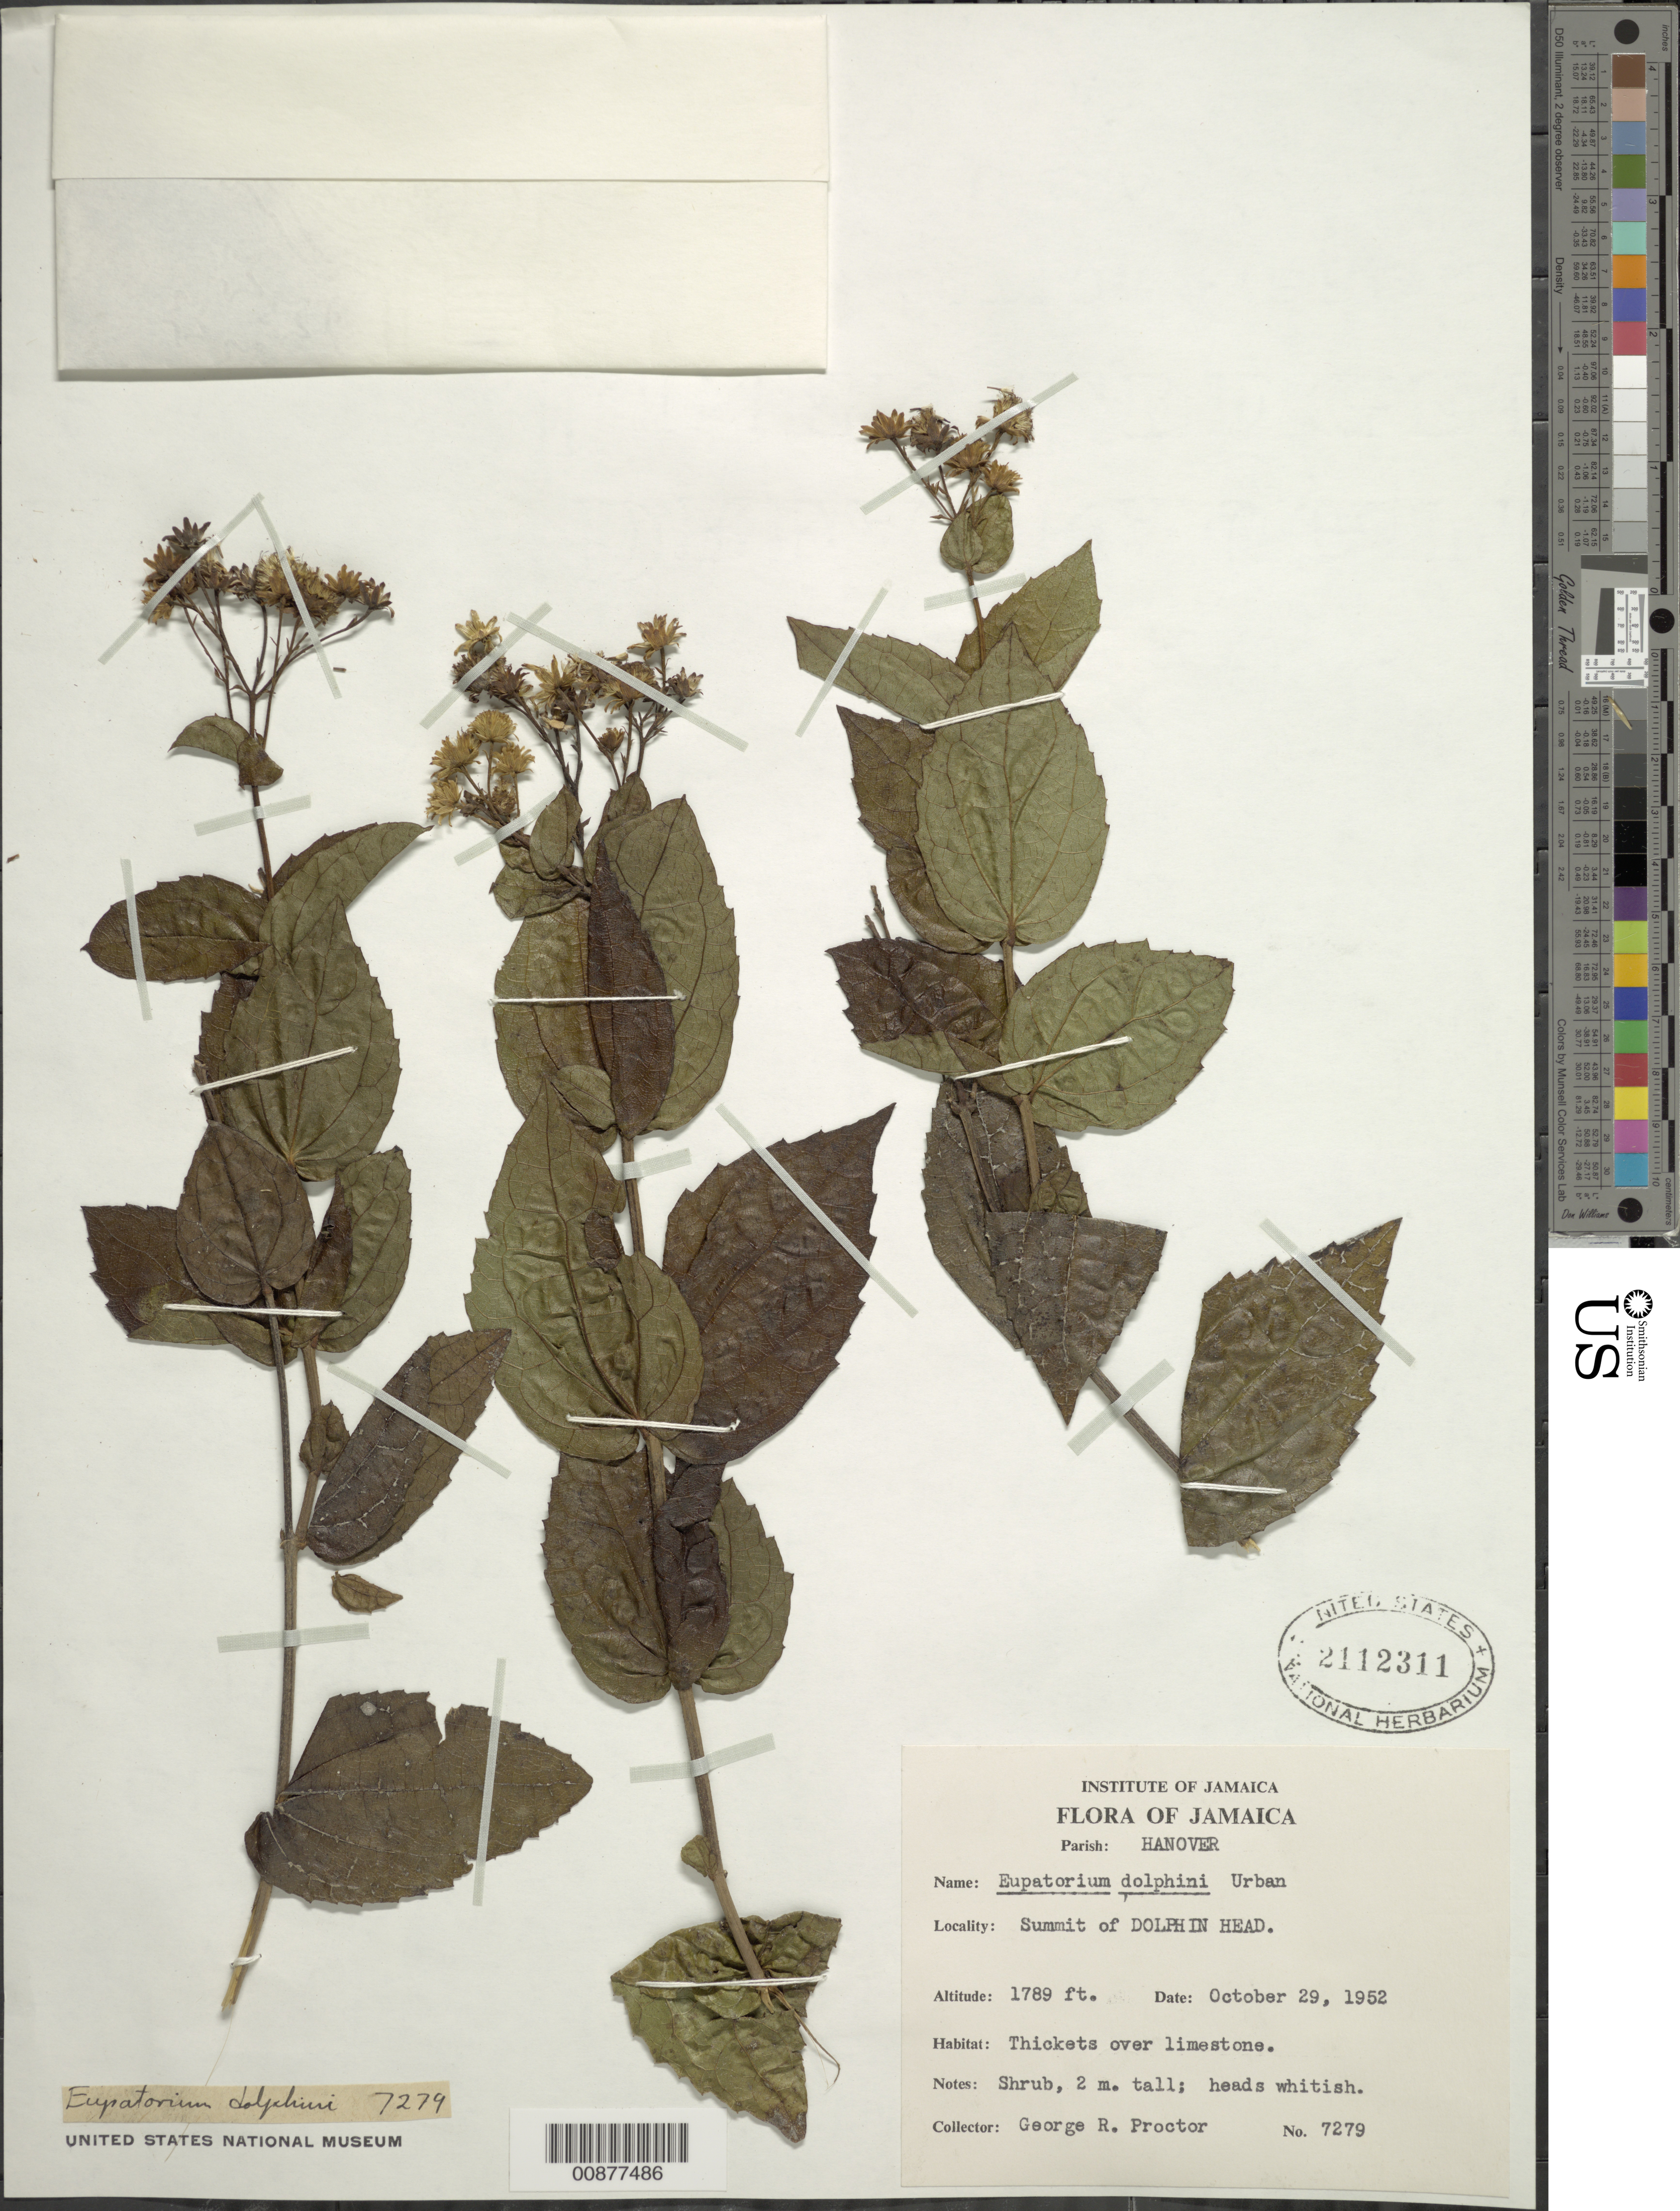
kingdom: Plantae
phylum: Tracheophyta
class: Magnoliopsida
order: Asterales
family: Asteraceae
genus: Koanophyllon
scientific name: Koanophyllon dolphini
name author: (Urb.) R.M. King & H. Rob.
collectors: G. R. Proctor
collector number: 7279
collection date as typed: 29 Oct 1952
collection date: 1952-10-29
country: Jamaica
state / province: Hanover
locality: Summit of Dolphin Head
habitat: Thickets over limestone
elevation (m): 545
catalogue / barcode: US 2112311